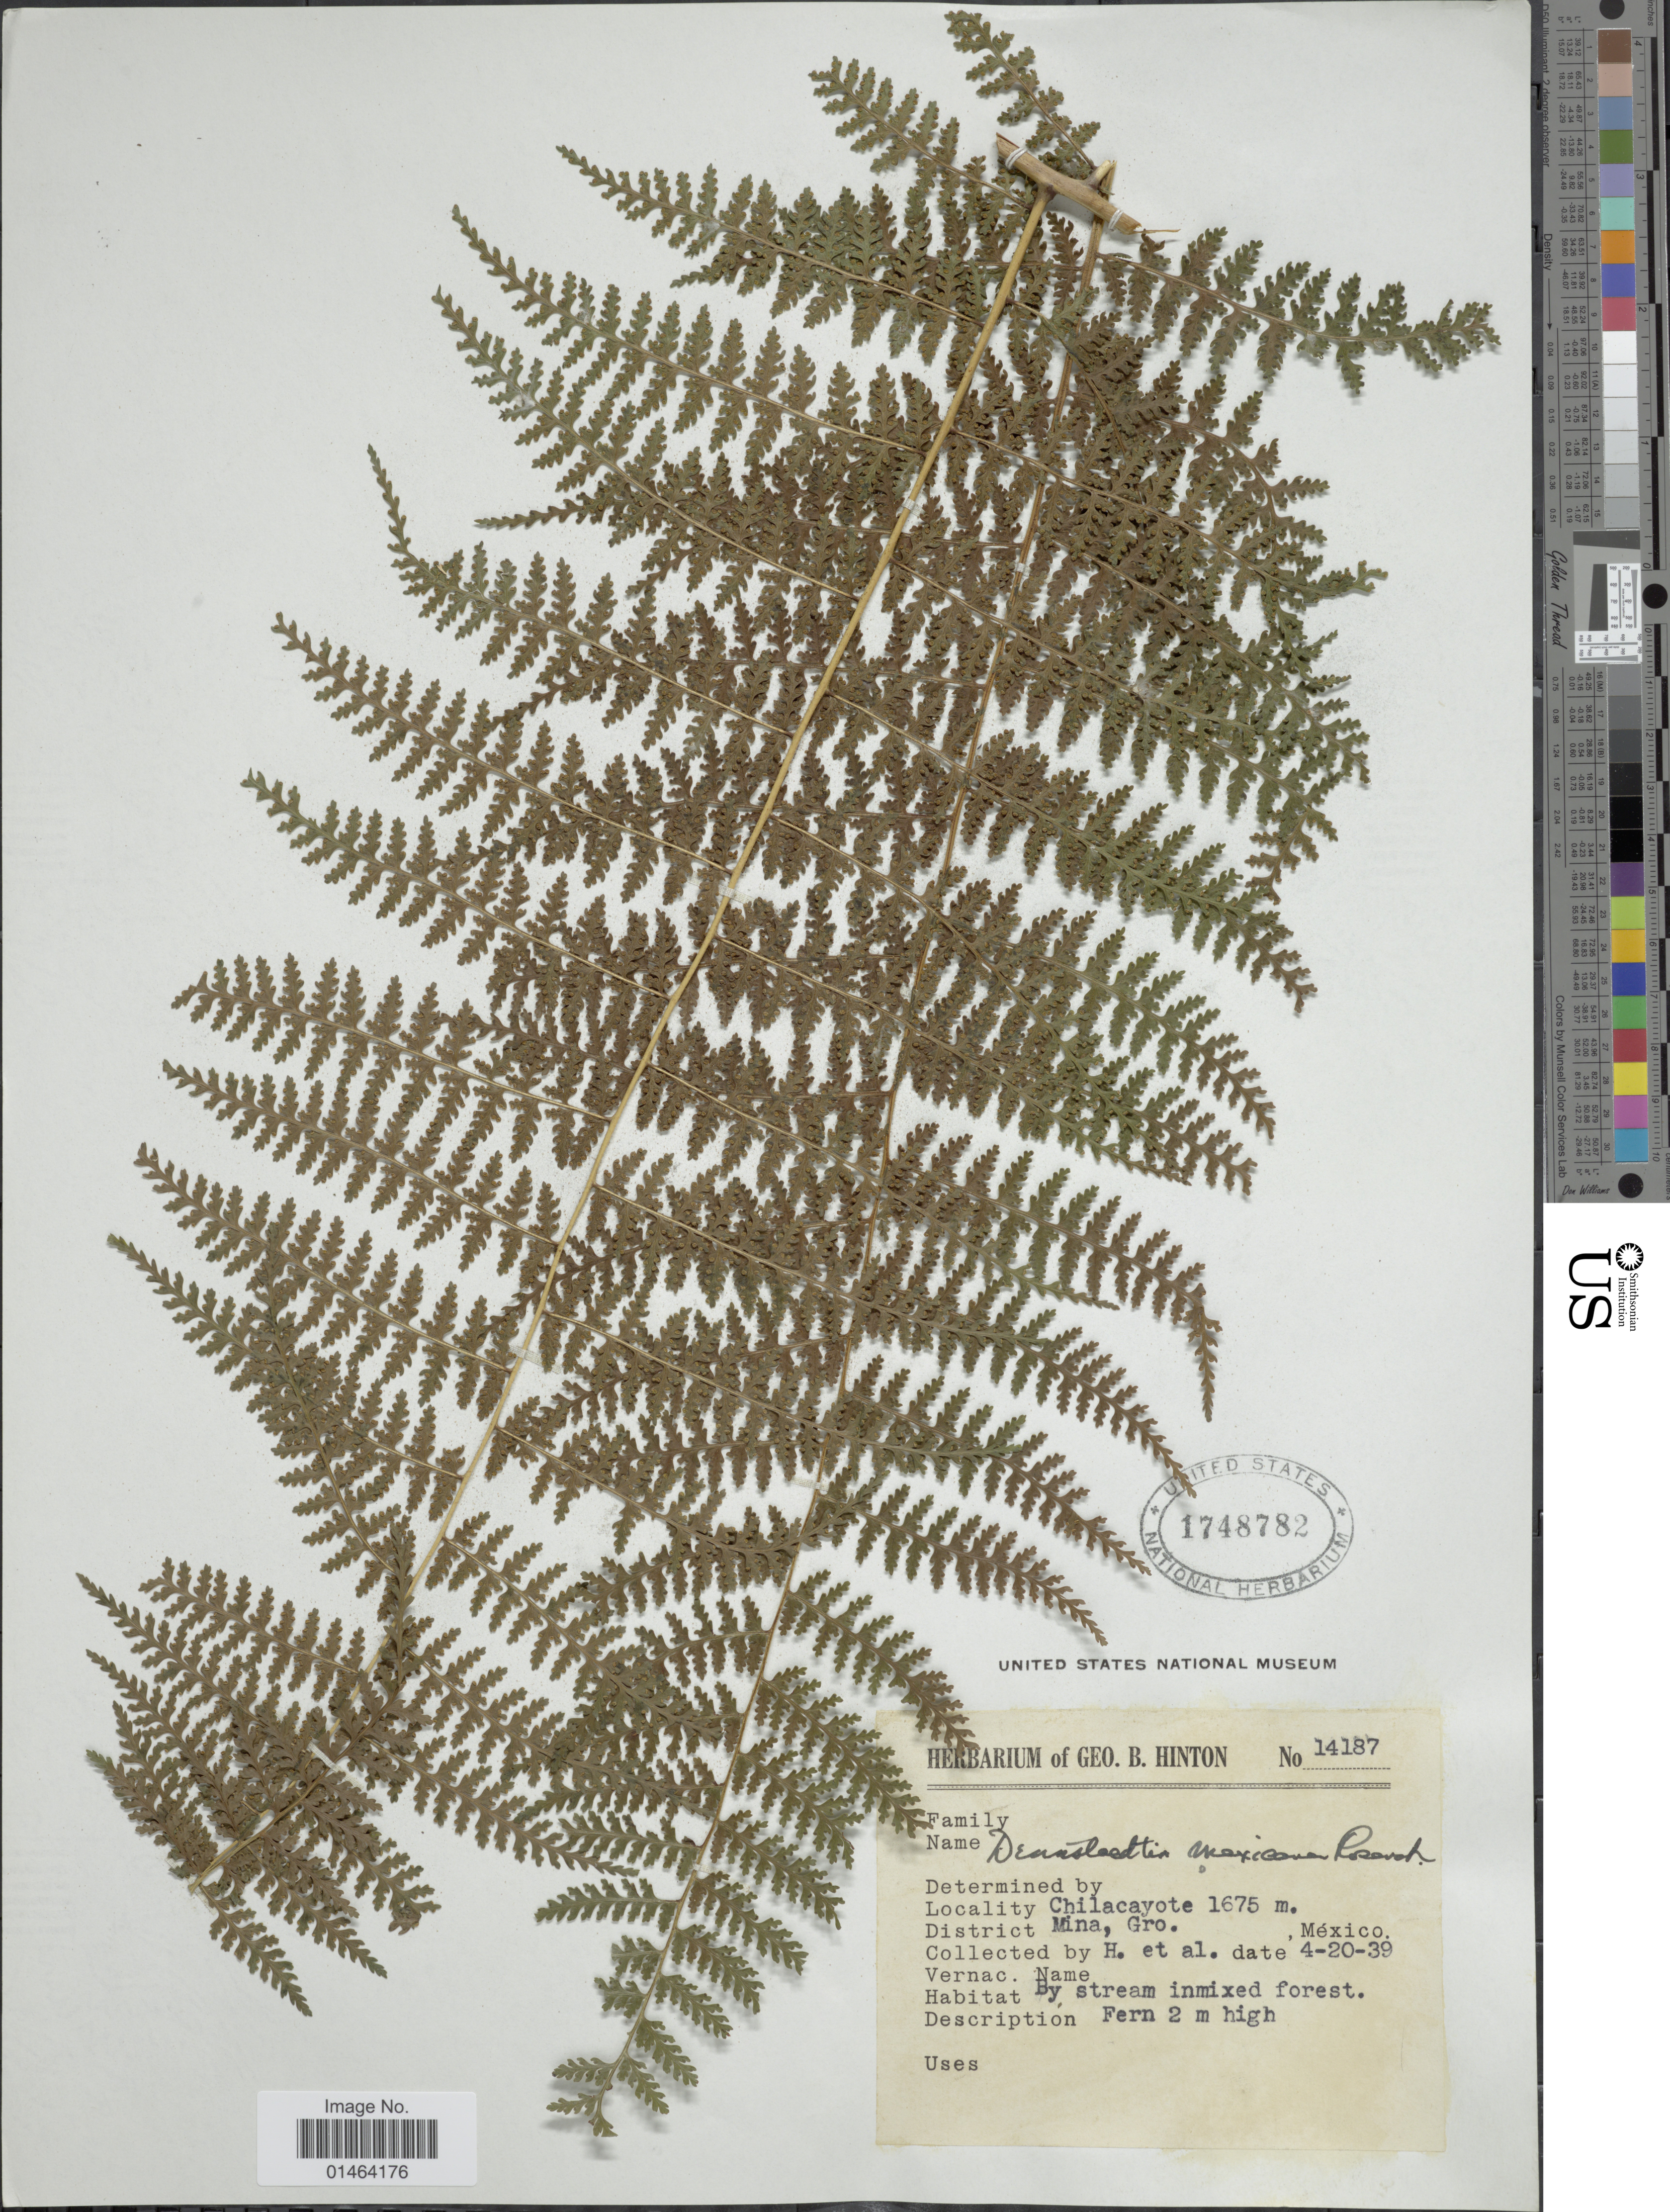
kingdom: Plantae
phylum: Tracheophyta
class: Polypodiopsida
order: Polypodiales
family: Dennstaedtiaceae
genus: Dennstaedtia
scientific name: Dennstaedtia distenta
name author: (Kunze) T. Moore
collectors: G. B. Hinton & et al.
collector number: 14187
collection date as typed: Transcribed d/m/y: 20/4/39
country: Mexico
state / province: Guerrero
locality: Chilacayote. District Mina, Gro.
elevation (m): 1675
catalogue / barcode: US 1748782